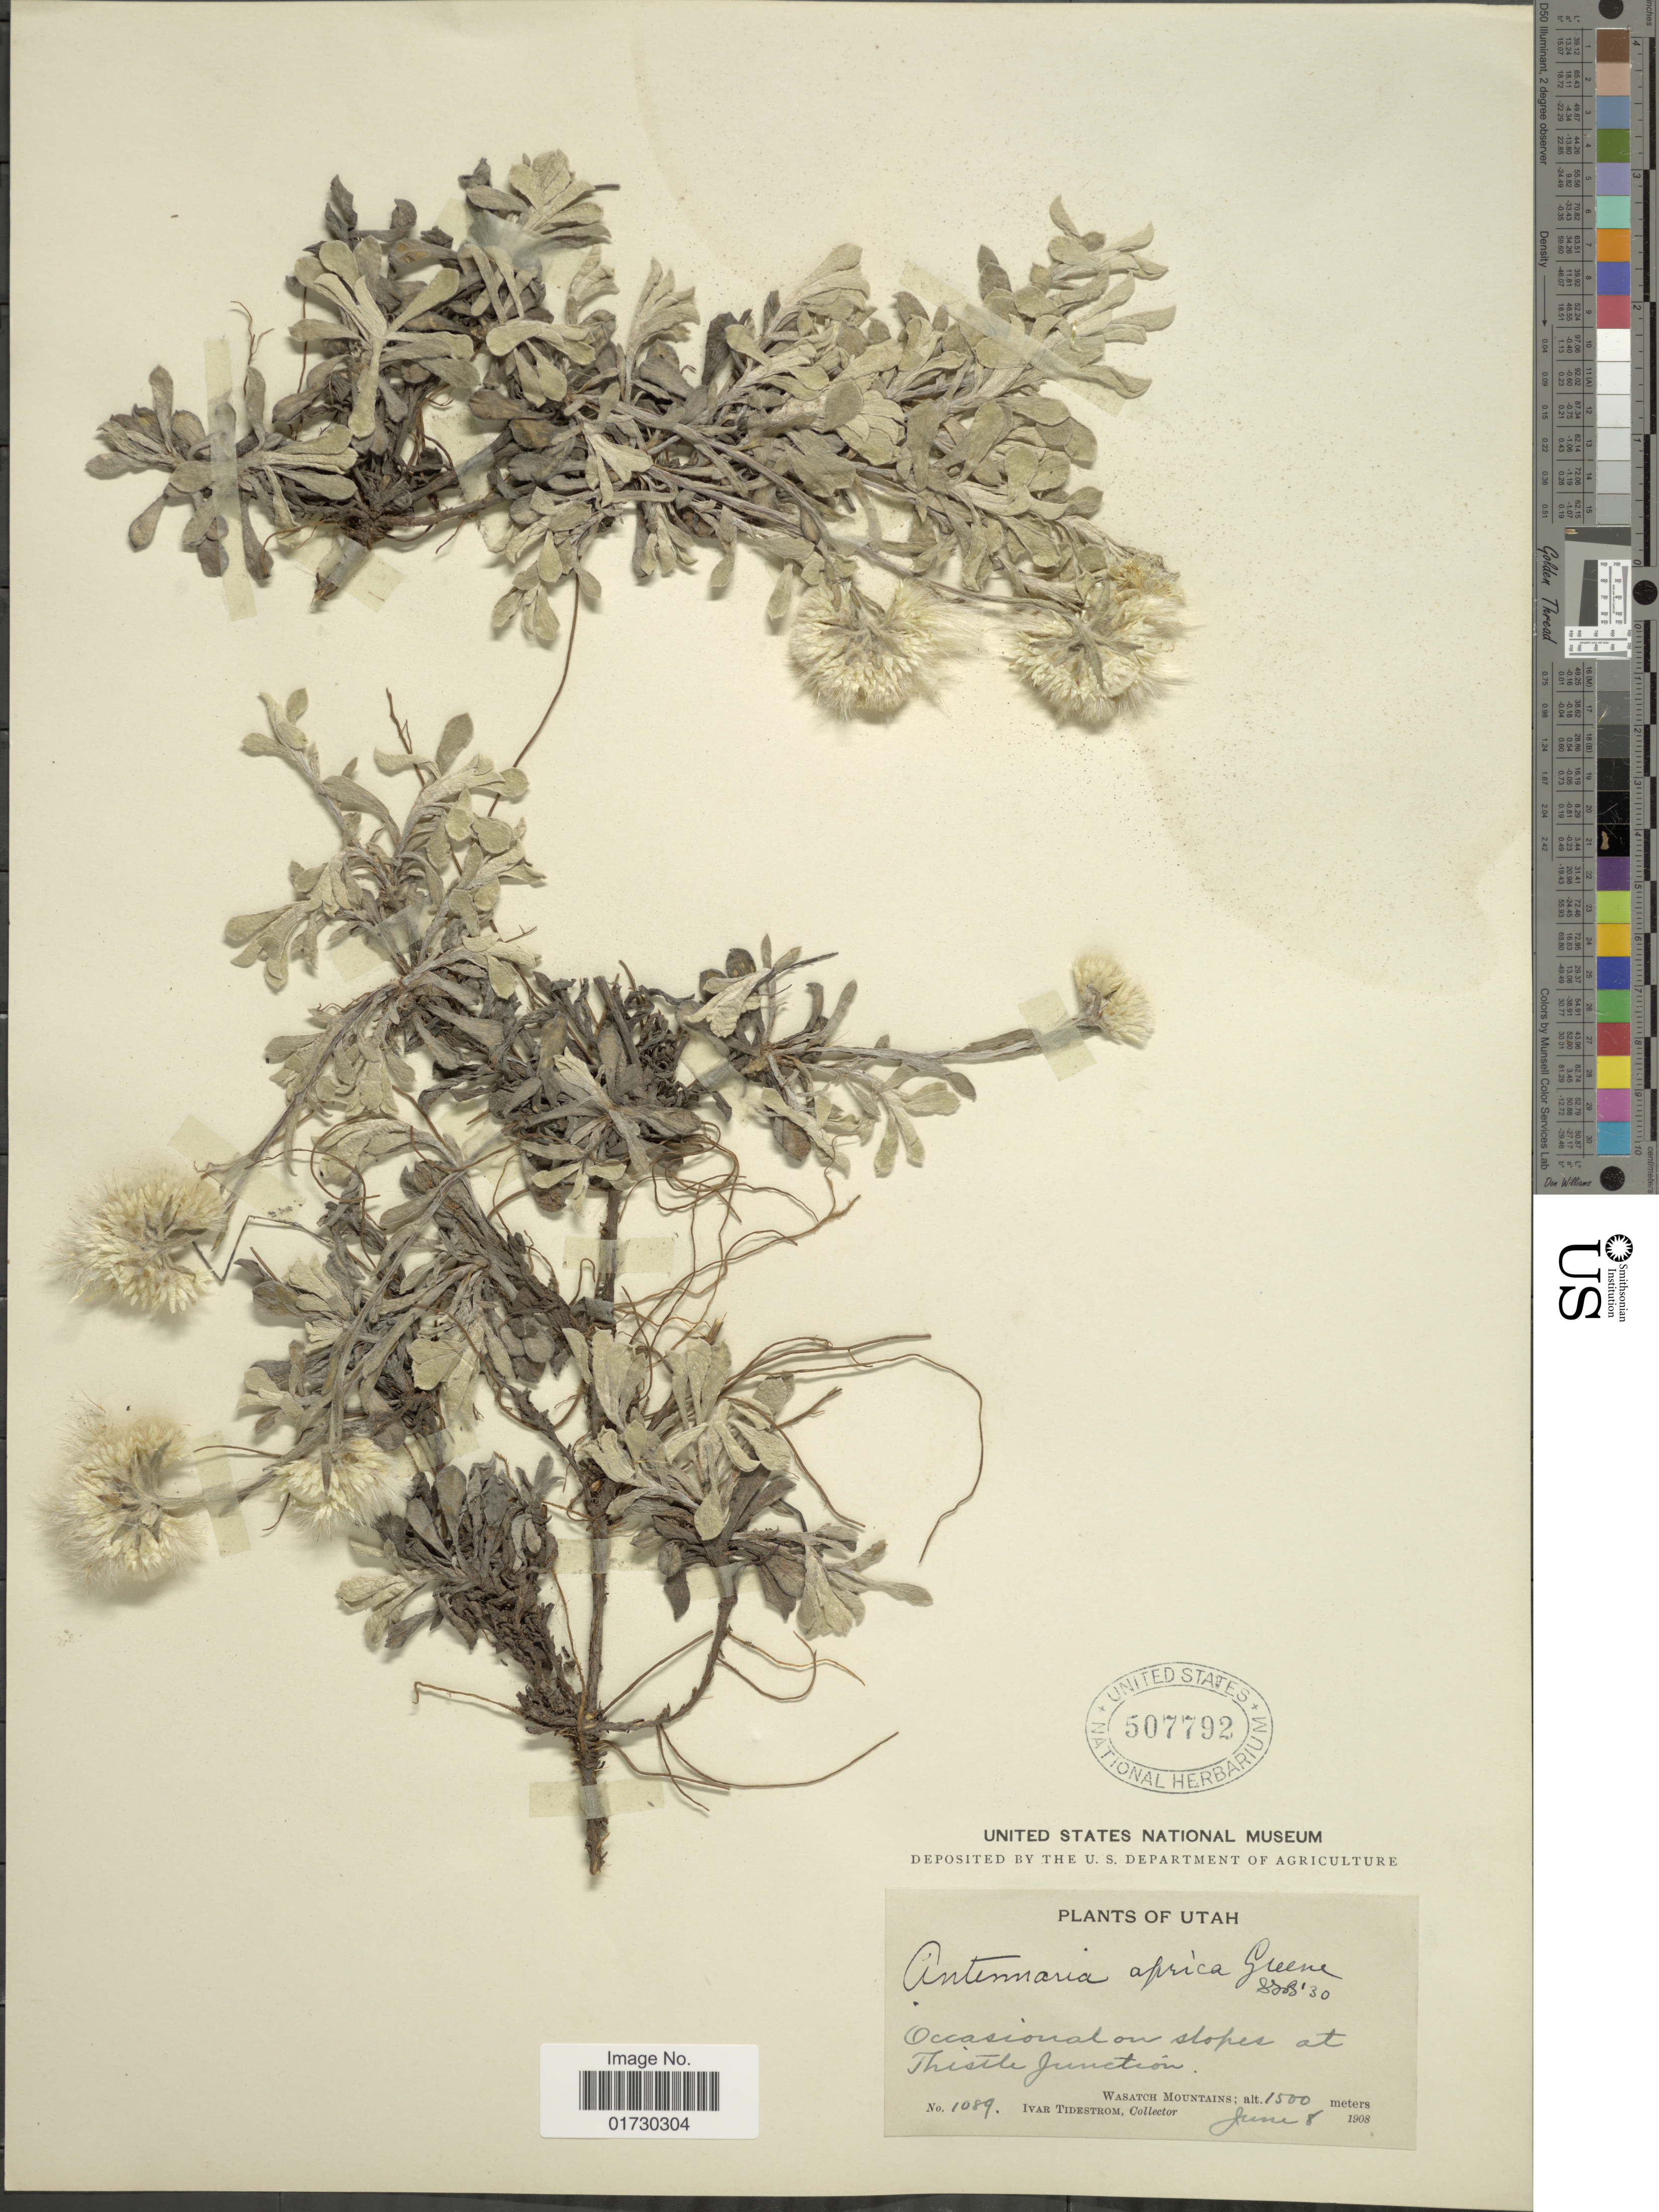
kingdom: Plantae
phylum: Tracheophyta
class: Magnoliopsida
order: Asterales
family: Asteraceae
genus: Antennaria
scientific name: Antennaria aprica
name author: Greene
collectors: I. F. Tidestrom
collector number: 1089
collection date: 1908-06-06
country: United States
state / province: Utah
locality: Occasional on slopes at Thistle Junction, Wasatch Mountains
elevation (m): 1500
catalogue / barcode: US 507792